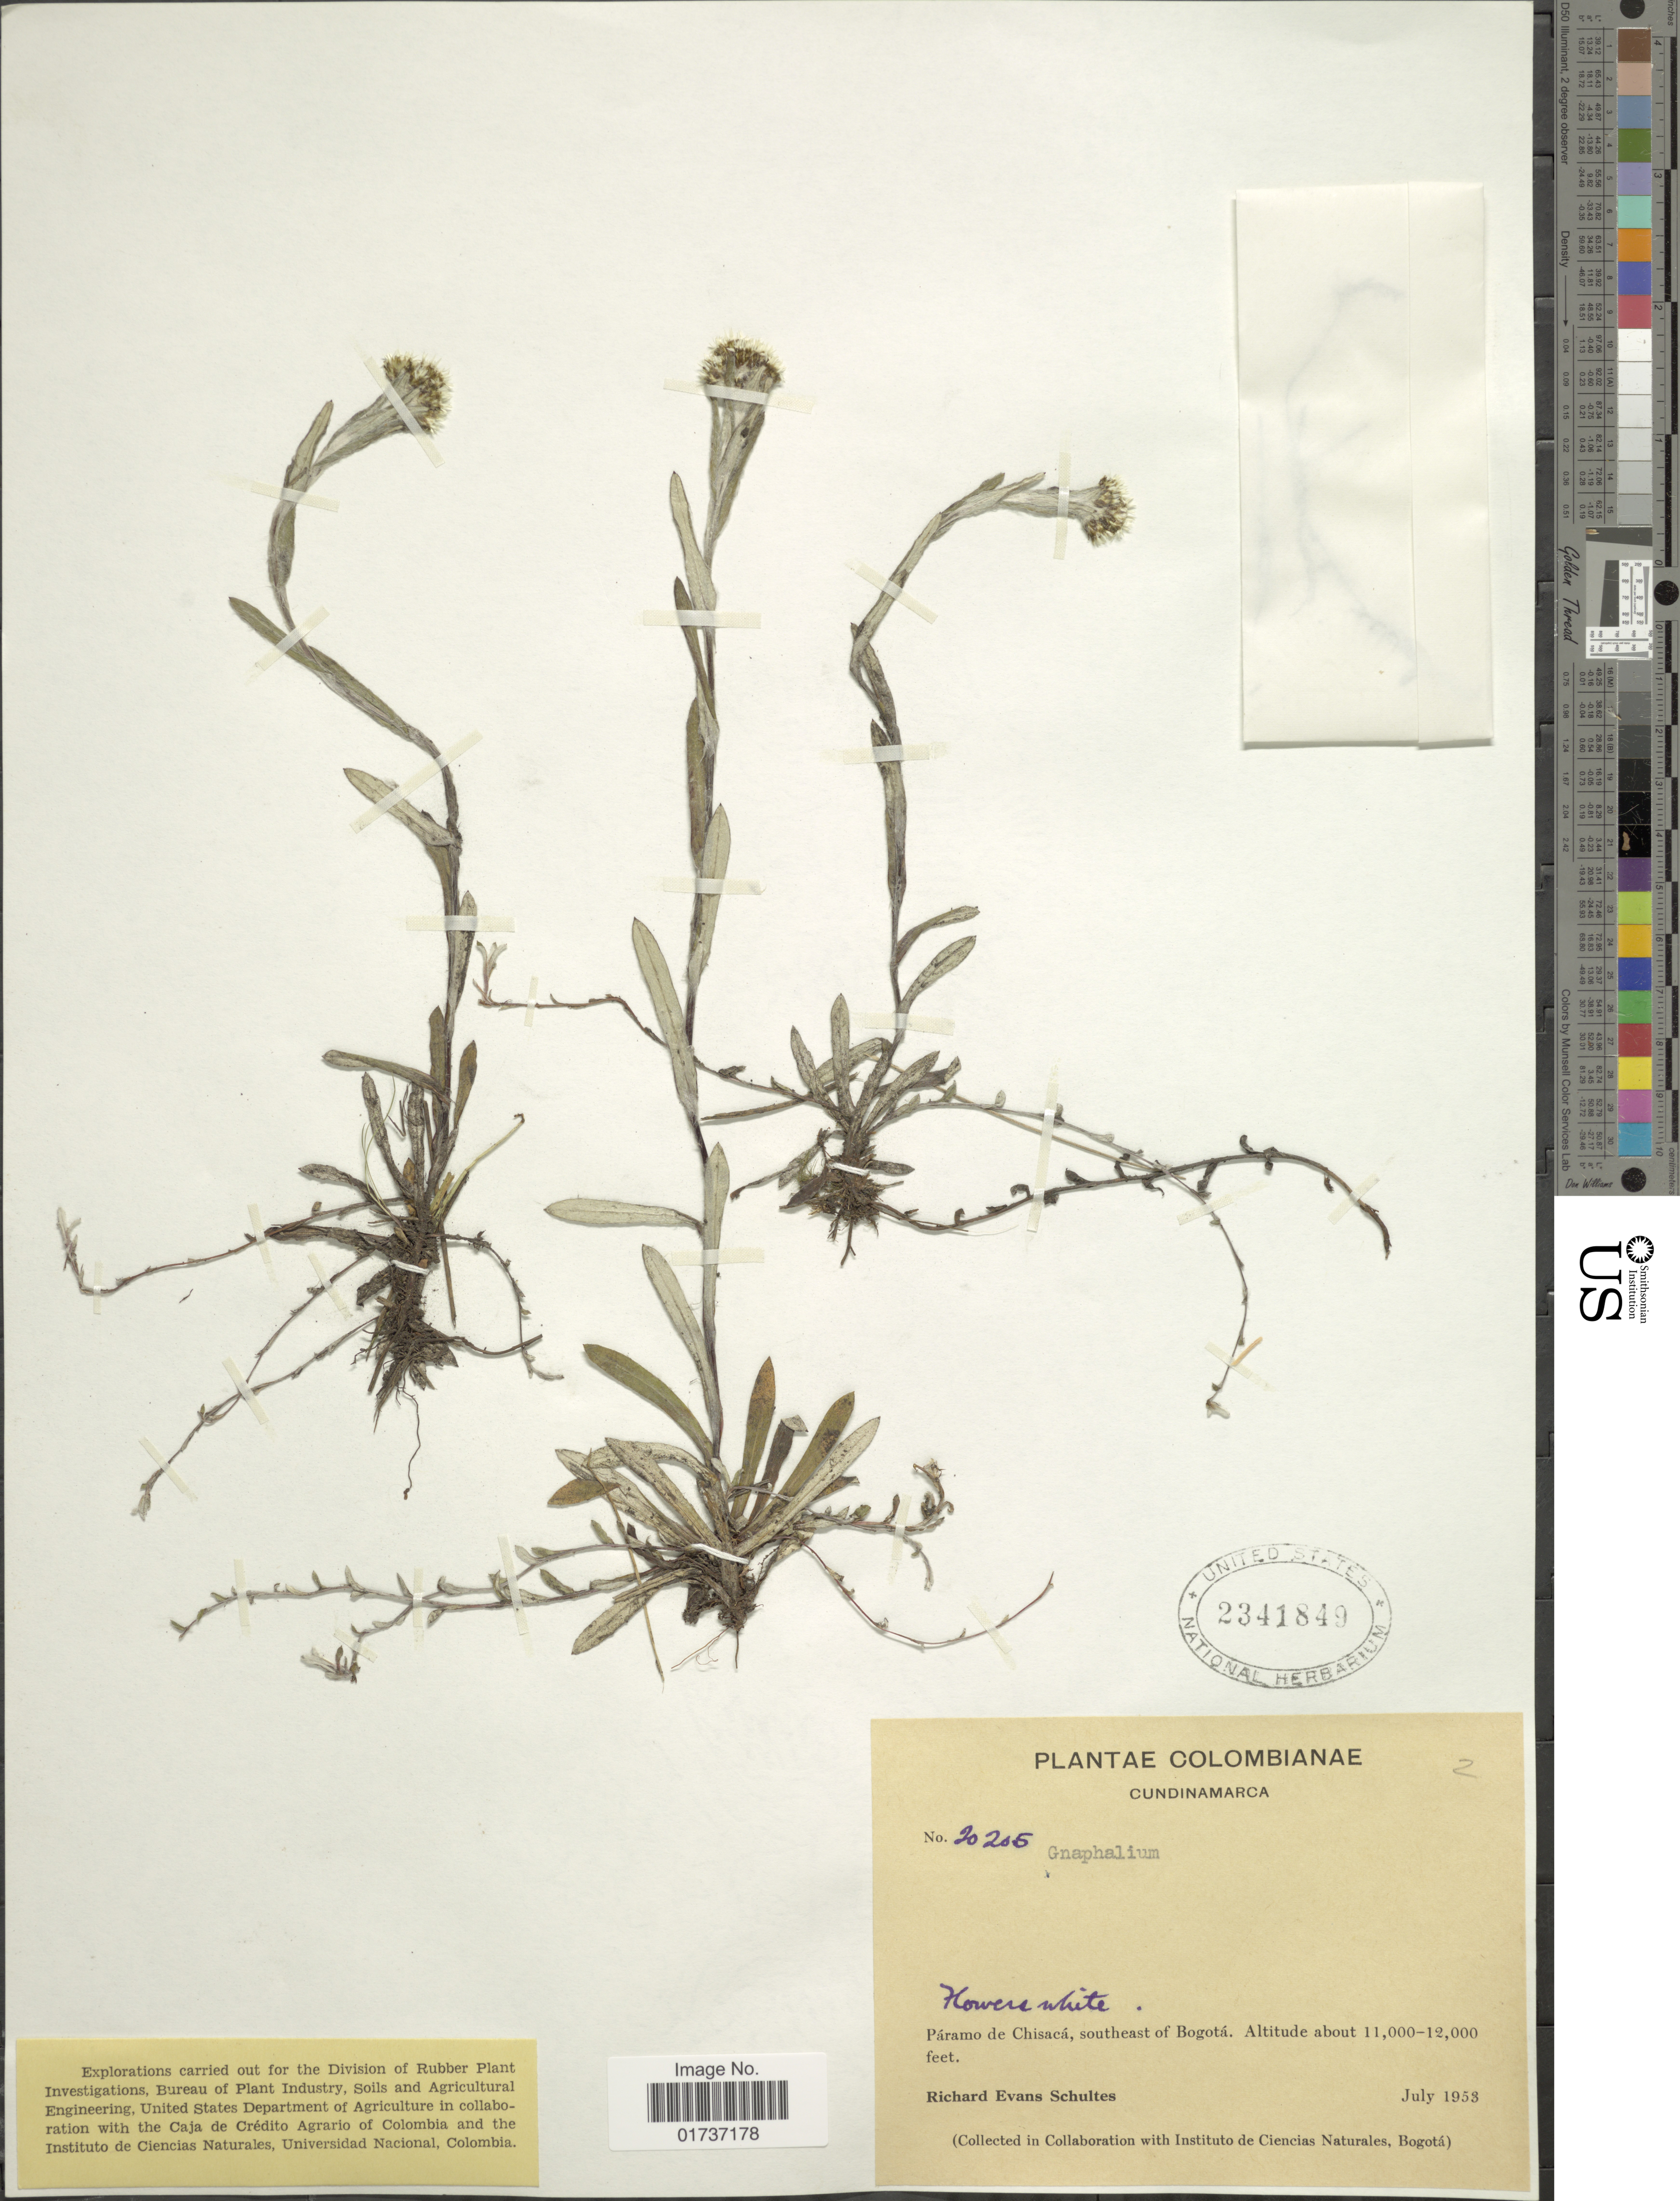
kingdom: Plantae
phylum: Tracheophyta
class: Magnoliopsida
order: Asterales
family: Asteraceae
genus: Chryselium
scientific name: Chryselium gnaphalioides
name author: (Kunth) Urtubey & S.E. Freire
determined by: Nesom, Guy L.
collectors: R. E. Schultes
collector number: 20205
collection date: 1953-07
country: Colombia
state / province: Cundinamarca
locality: Páramo de Chisacá, southeast of Bogotá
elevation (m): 3353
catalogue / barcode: US 2341849